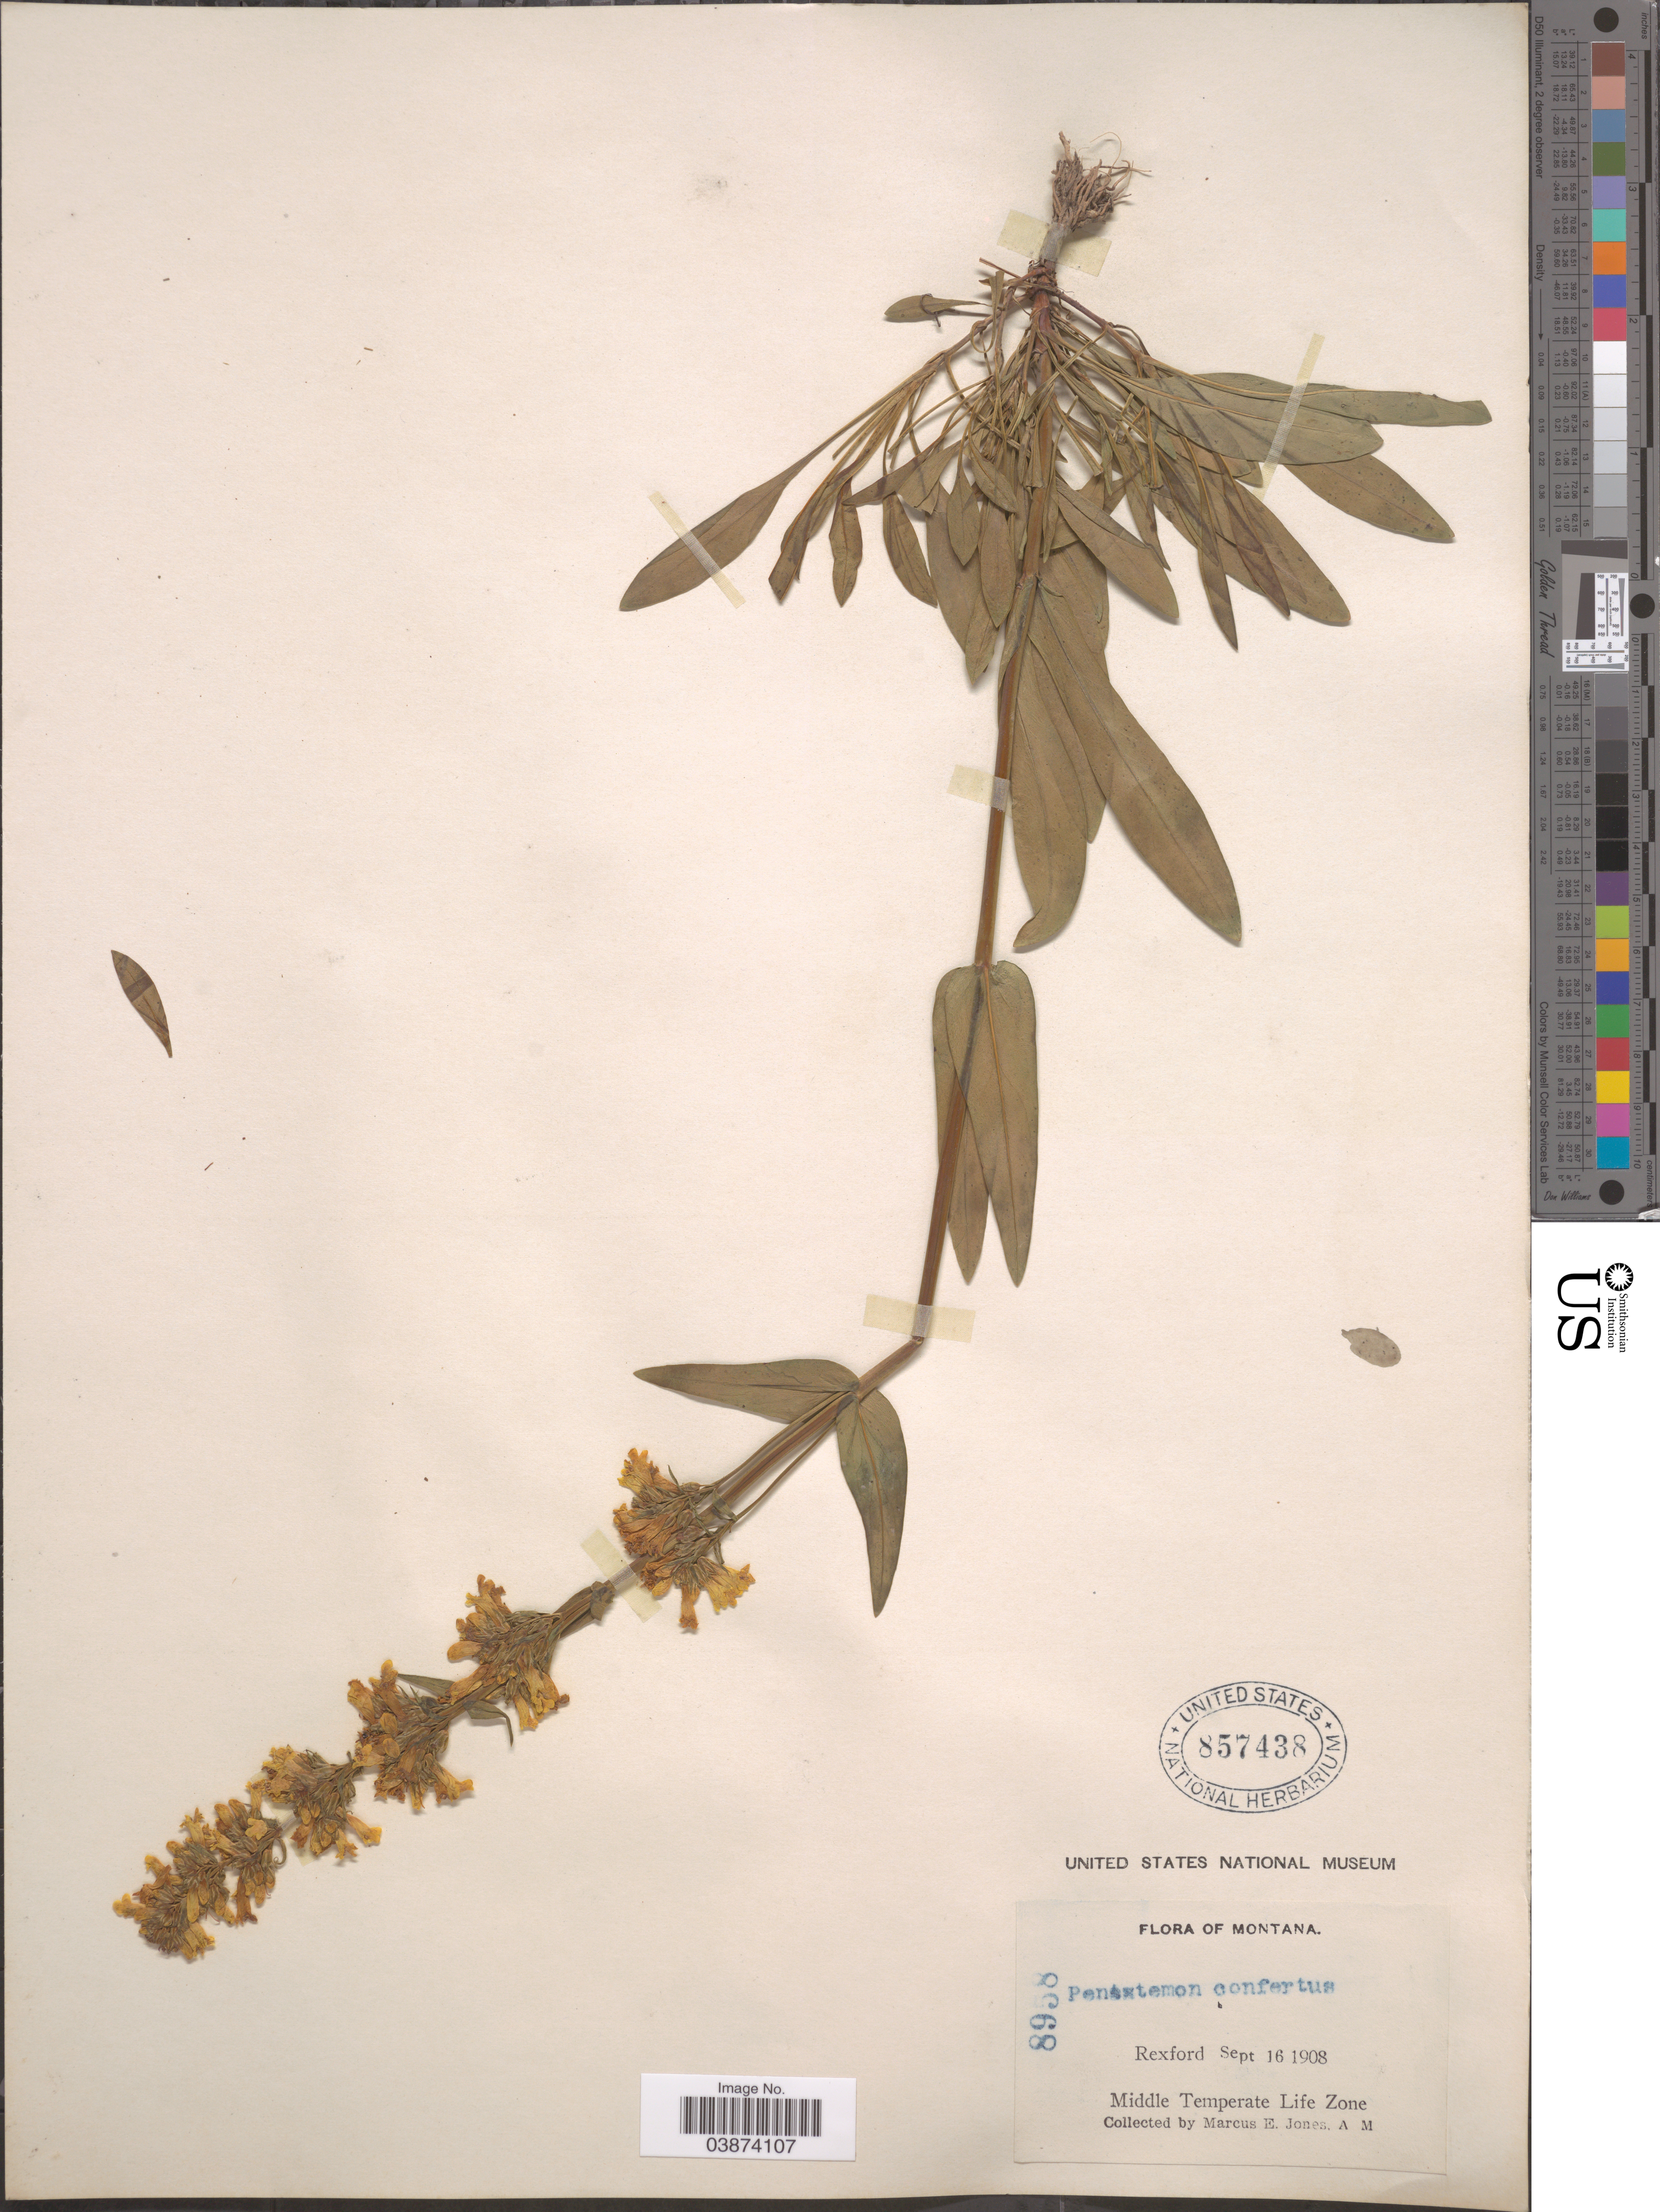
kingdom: Plantae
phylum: Tracheophyta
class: Magnoliopsida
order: Lamiales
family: Plantaginaceae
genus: Penstemon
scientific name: Penstemon confertus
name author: Douglas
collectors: M. E. Jones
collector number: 8958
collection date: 1908-09-16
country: United States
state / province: Montana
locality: Rexford. Middle Temperate Life Zone.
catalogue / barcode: US 587438